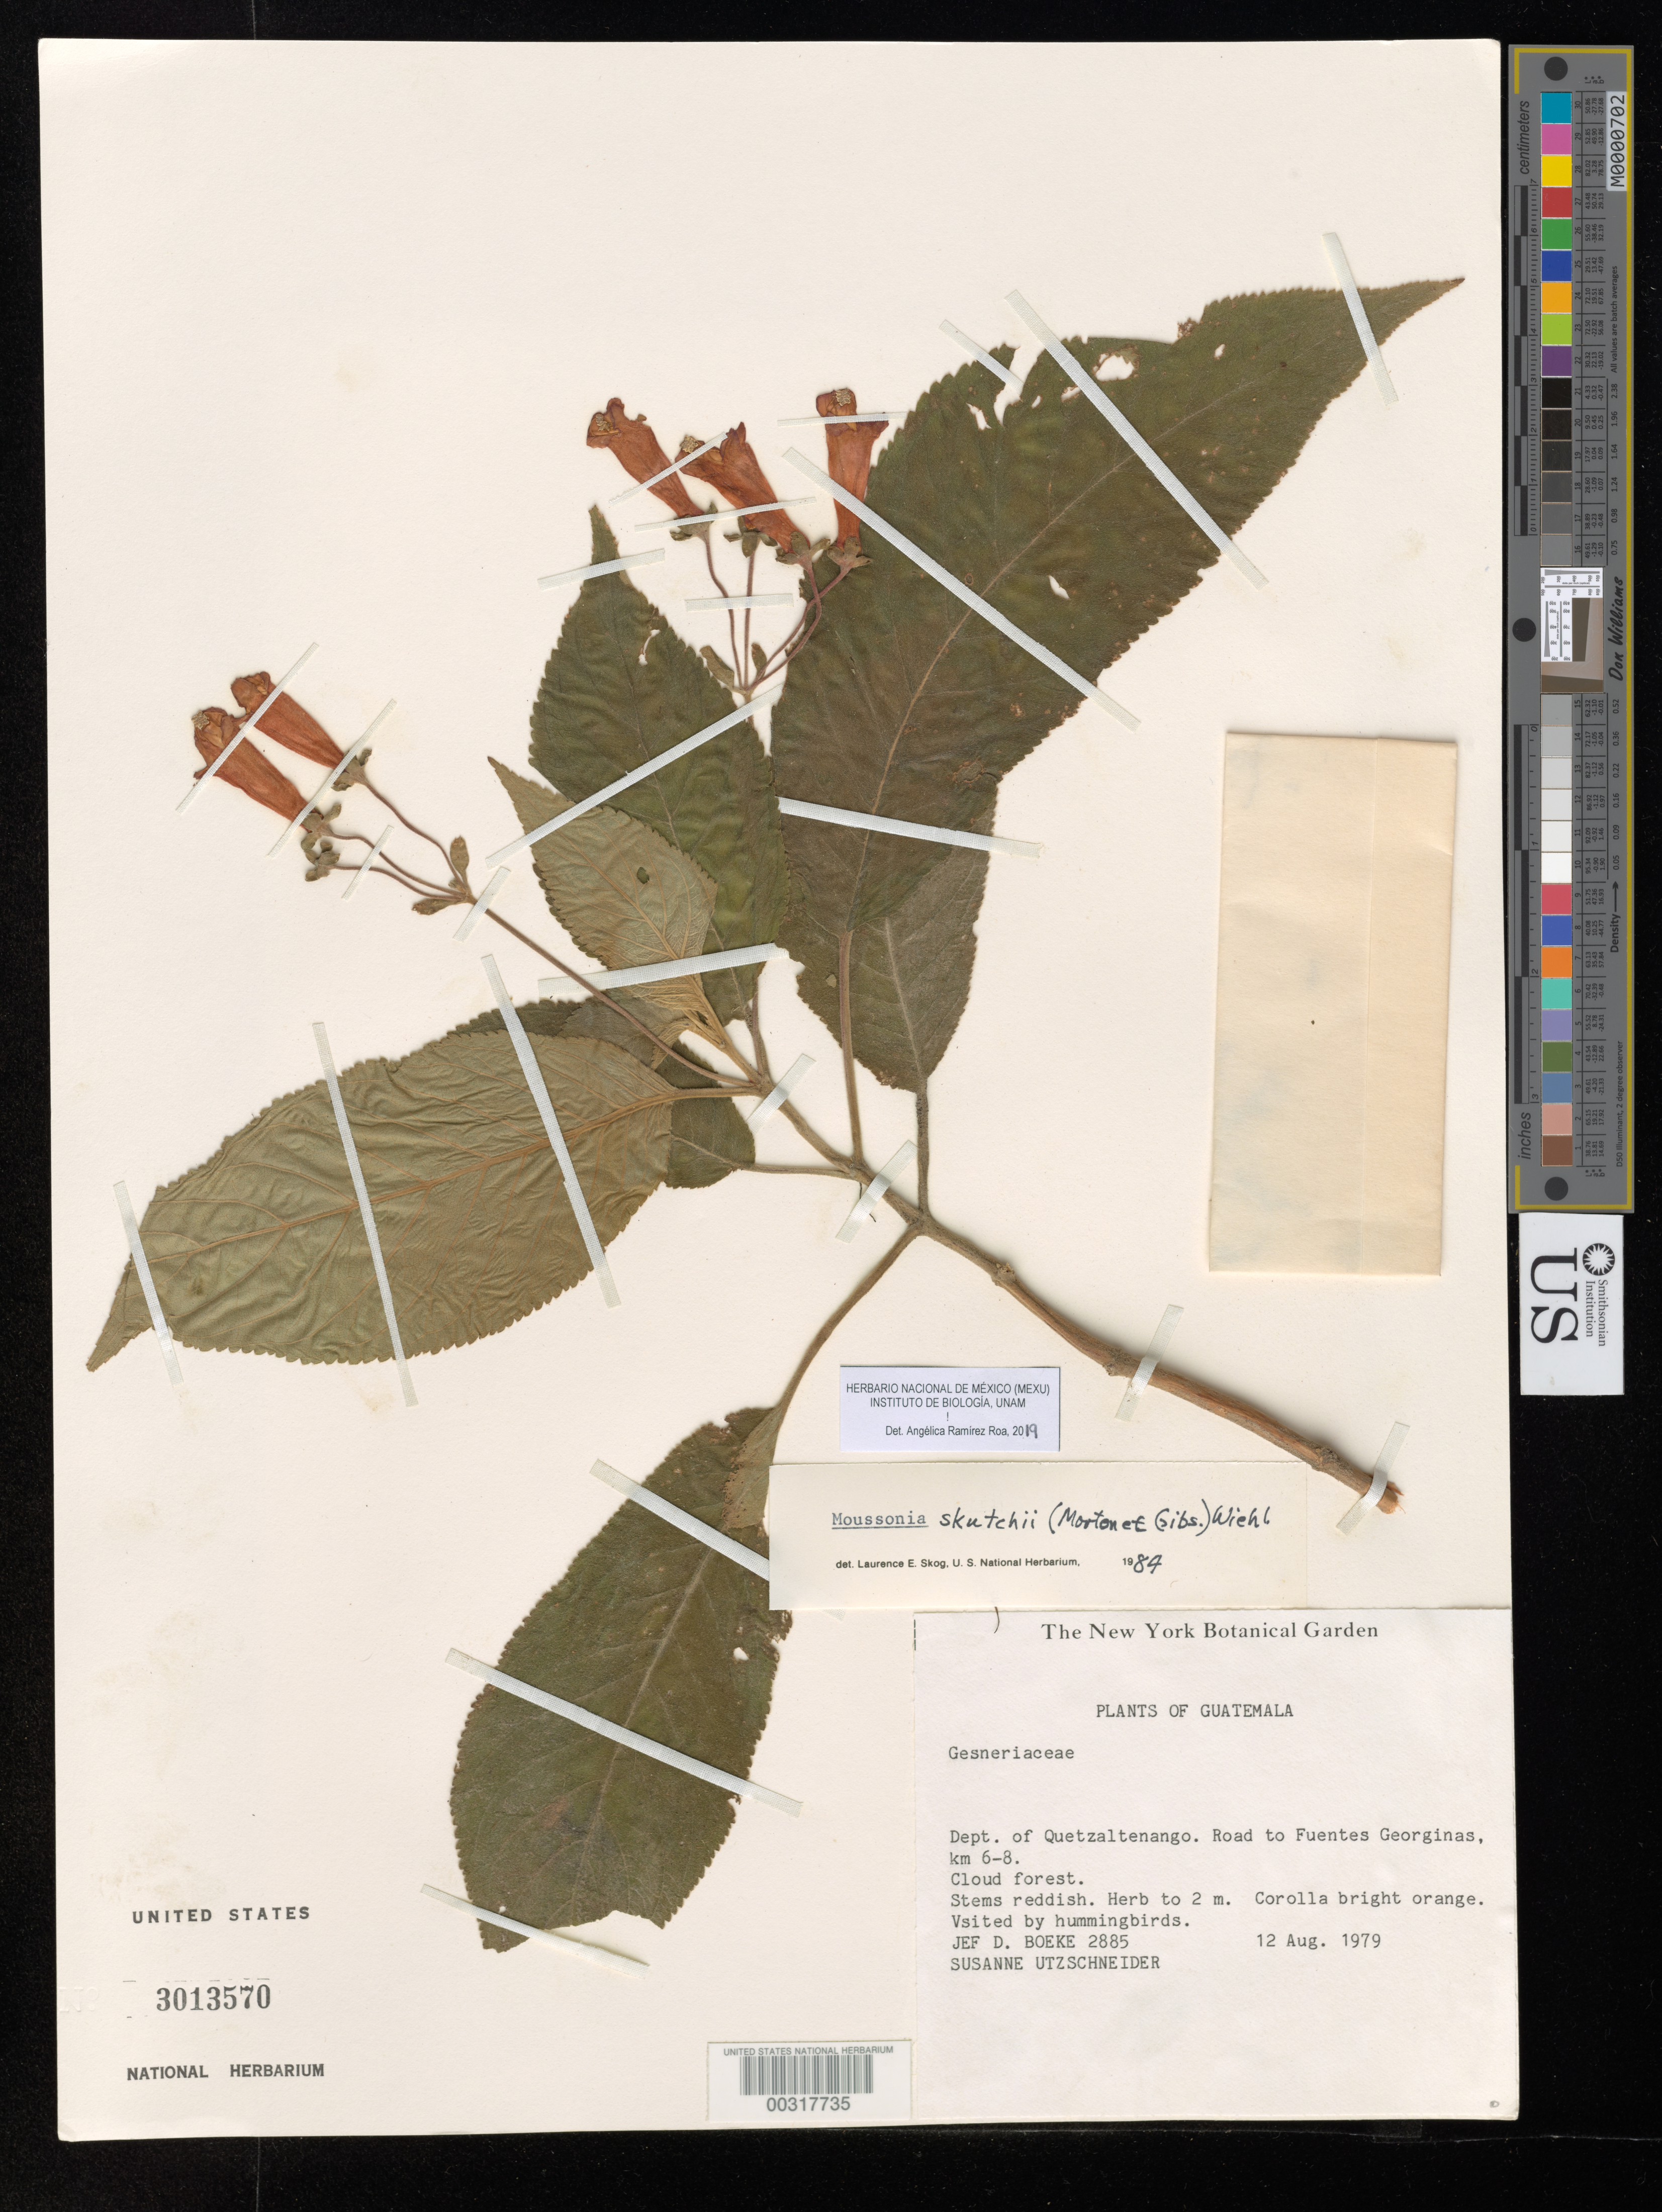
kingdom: Plantae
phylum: Tracheophyta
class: Magnoliopsida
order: Lamiales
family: Gesneriaceae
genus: Moussonia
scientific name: Moussonia skutchii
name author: (C.V. Morton & D.N. Gibson) Wiehler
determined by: Ramírez-Roa, A.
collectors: J. D. Boeke & S. Utzschneider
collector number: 2885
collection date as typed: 12 Aug 1979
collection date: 1979-08-12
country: Guatemala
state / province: Quetzaltenango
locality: Road to Fuentes Georginas, km 6-8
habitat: Cloud forest.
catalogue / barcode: US 3013570